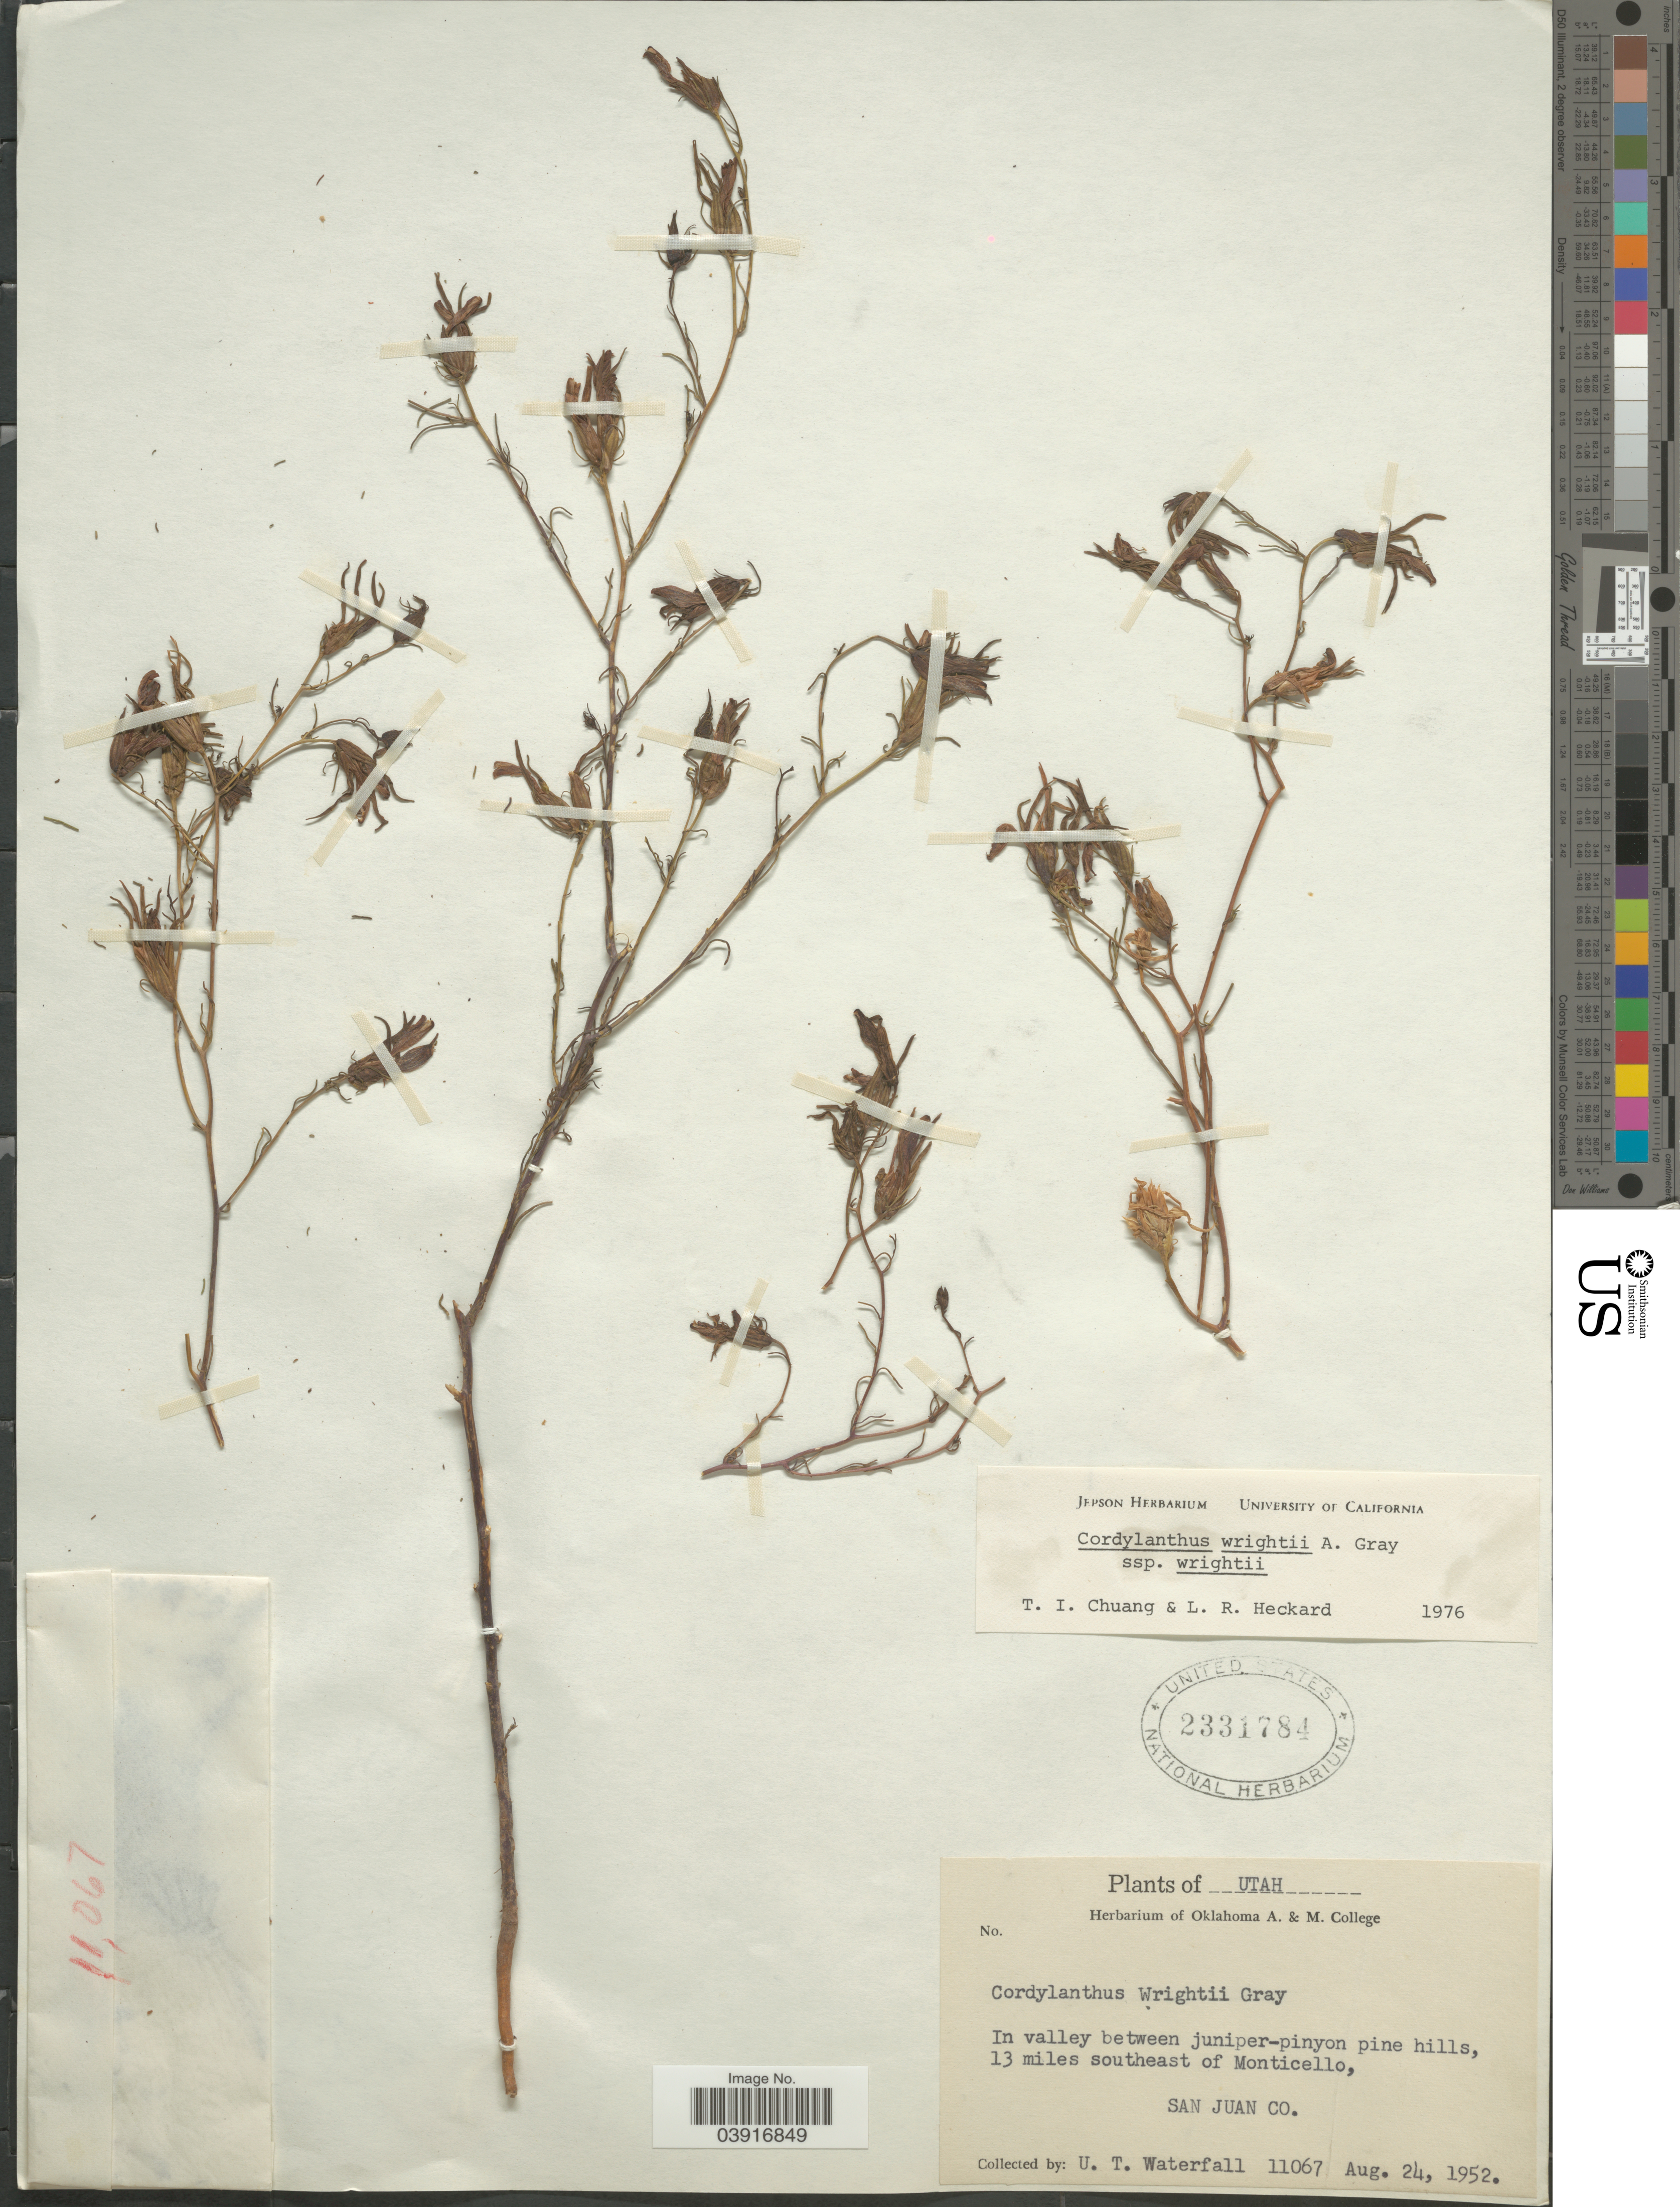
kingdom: Plantae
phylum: Tracheophyta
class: Magnoliopsida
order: Lamiales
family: Orobanchaceae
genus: Cordylanthus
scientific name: Cordylanthus wrightii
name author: A. Gray in Emory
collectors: U. T. Waterfall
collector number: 11067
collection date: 1952-08-24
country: United States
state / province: Utah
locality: In valley between juniper-pinyon pine hills, 13 miles southeast of Monticello, San Juan Co.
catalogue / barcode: US 2331784